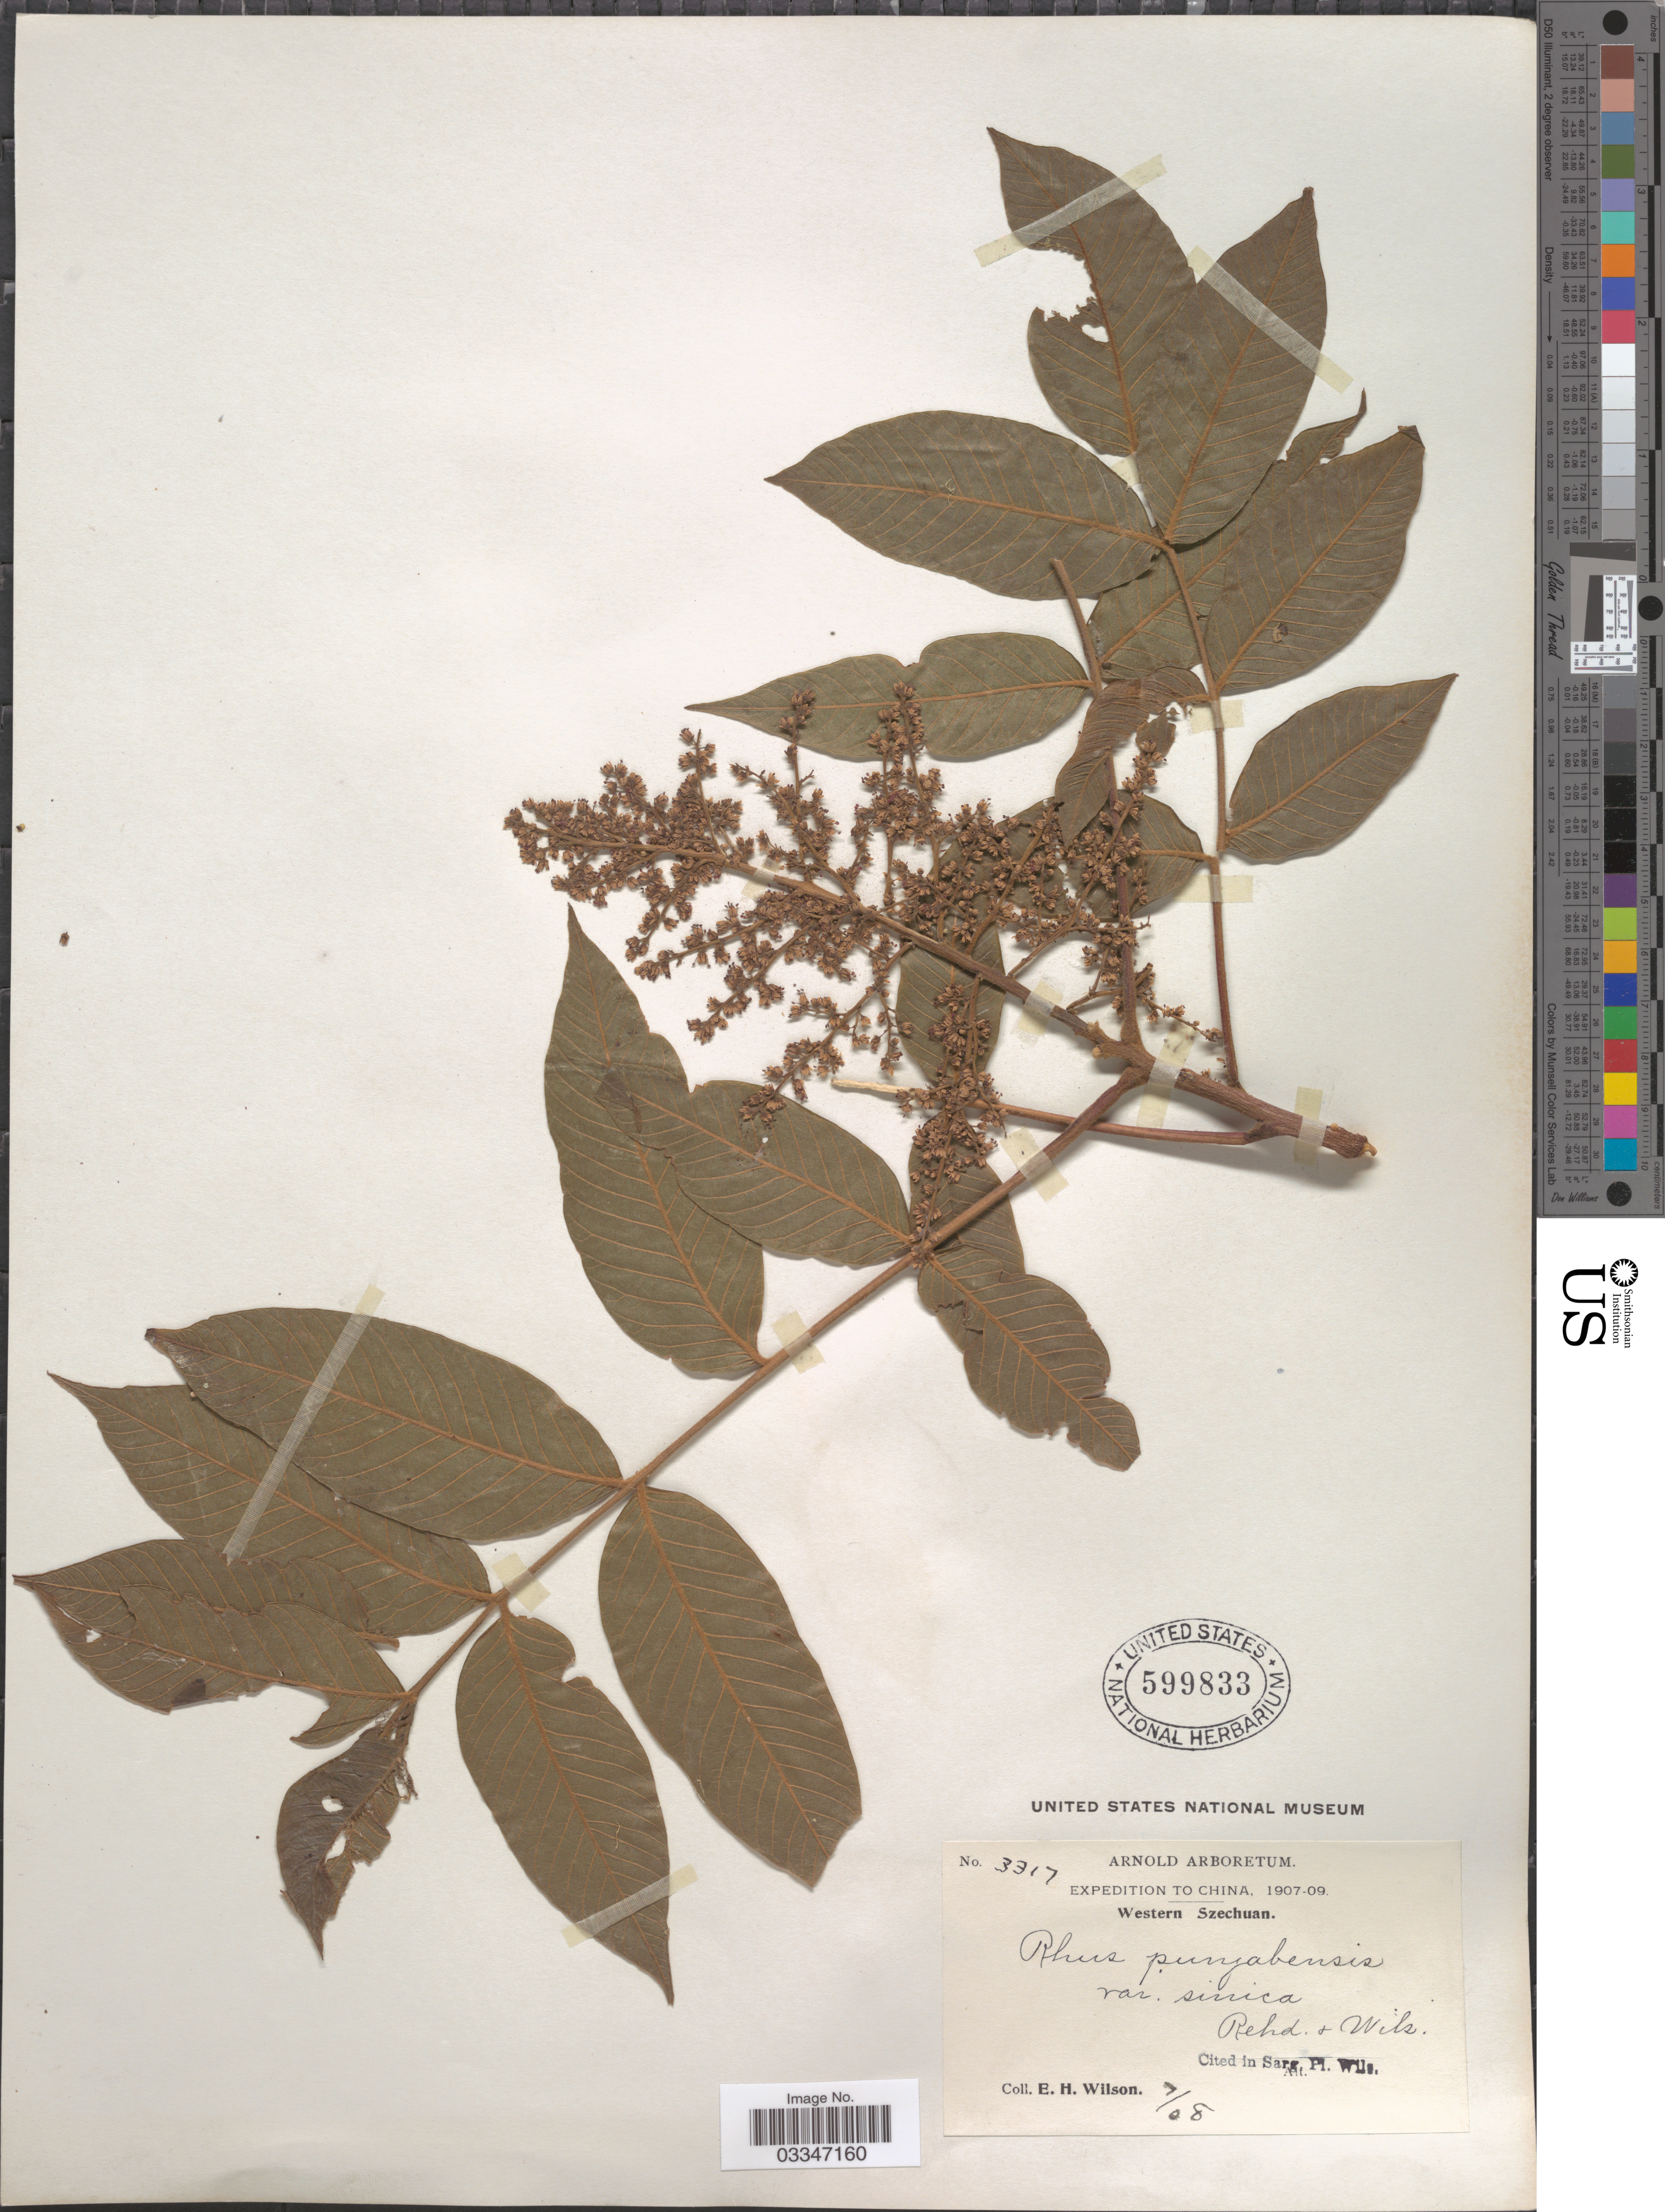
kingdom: Plantae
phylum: Tracheophyta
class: Magnoliopsida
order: Sapindales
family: Anacardiaceae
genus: Rhus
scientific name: Rhus punjabensis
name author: J. L. Stewart ex Brandis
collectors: E. Wilson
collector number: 3317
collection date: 1908-07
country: China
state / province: Sichuan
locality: Western Szechuan.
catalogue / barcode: US 599833